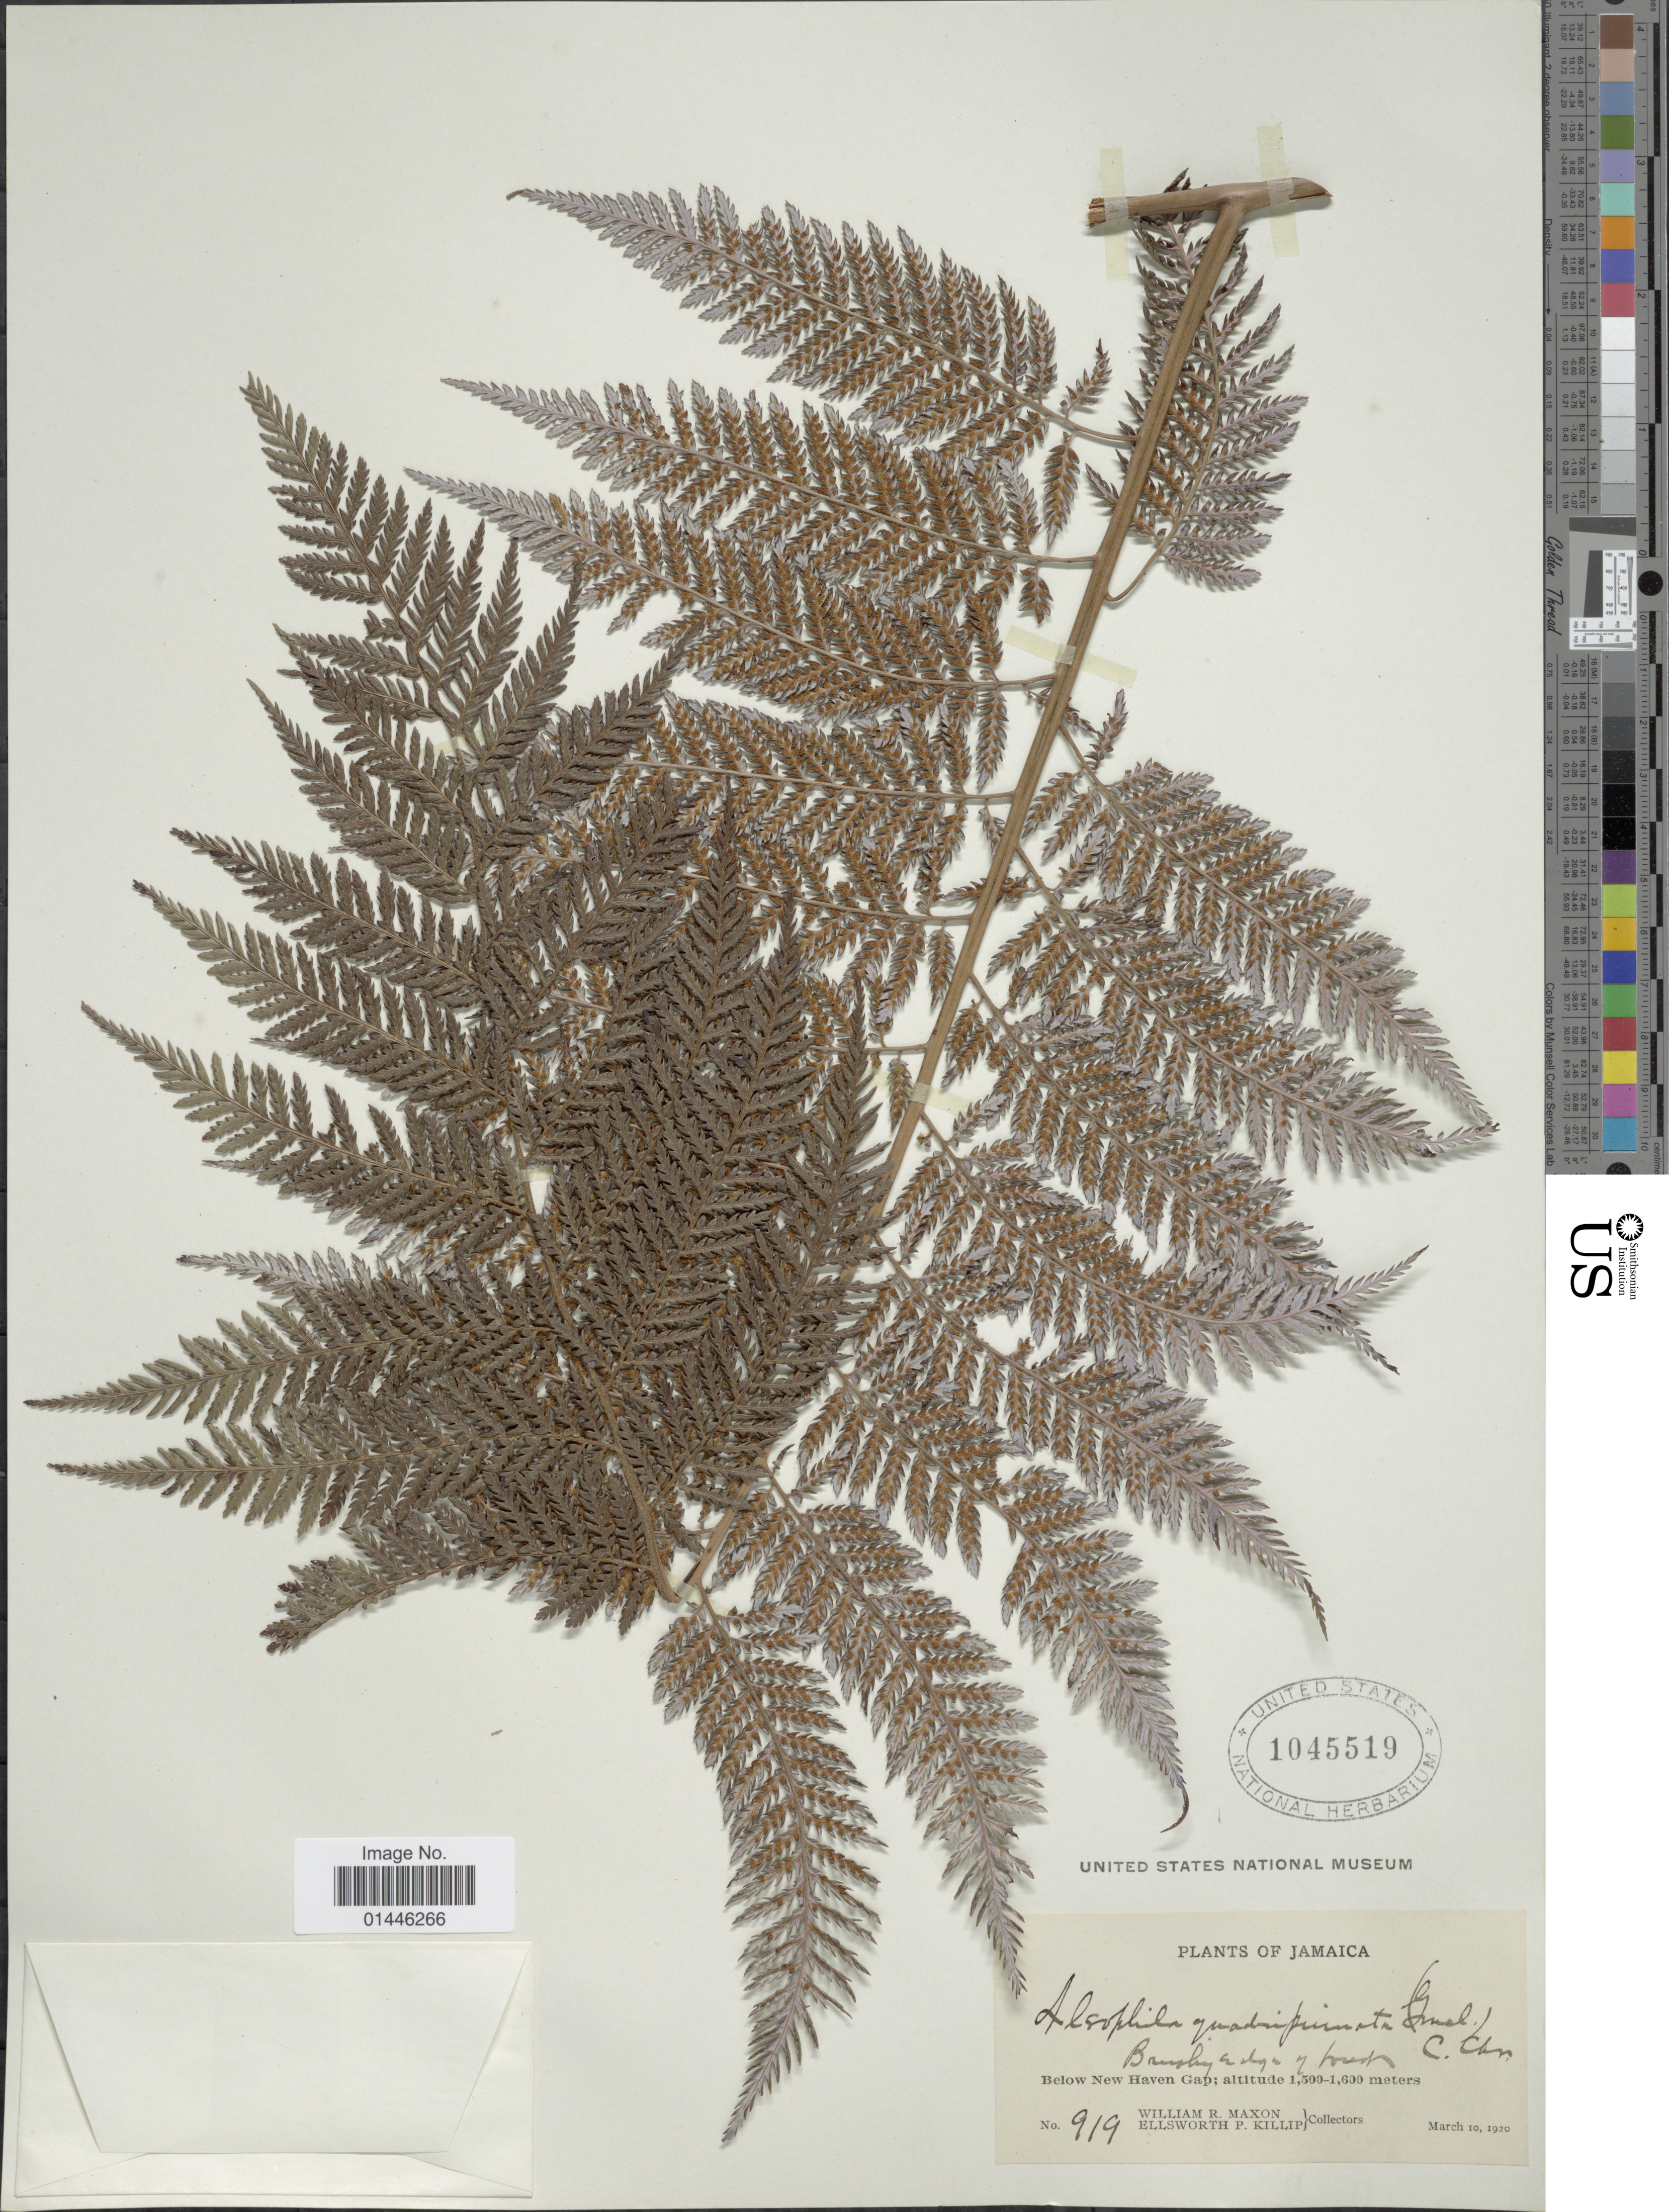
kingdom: Plantae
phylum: Tracheophyta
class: Polypodiopsida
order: Cyatheales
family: Dicksoniaceae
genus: Lophosoria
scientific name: Lophosoria quadripinnata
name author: (J.F. Gmel.) C. Chr.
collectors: W. R. Maxon & E. P. Killip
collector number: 919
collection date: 1920-03-10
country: Jamaica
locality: Below New Haven Gap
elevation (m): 1500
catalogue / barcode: US 1045519